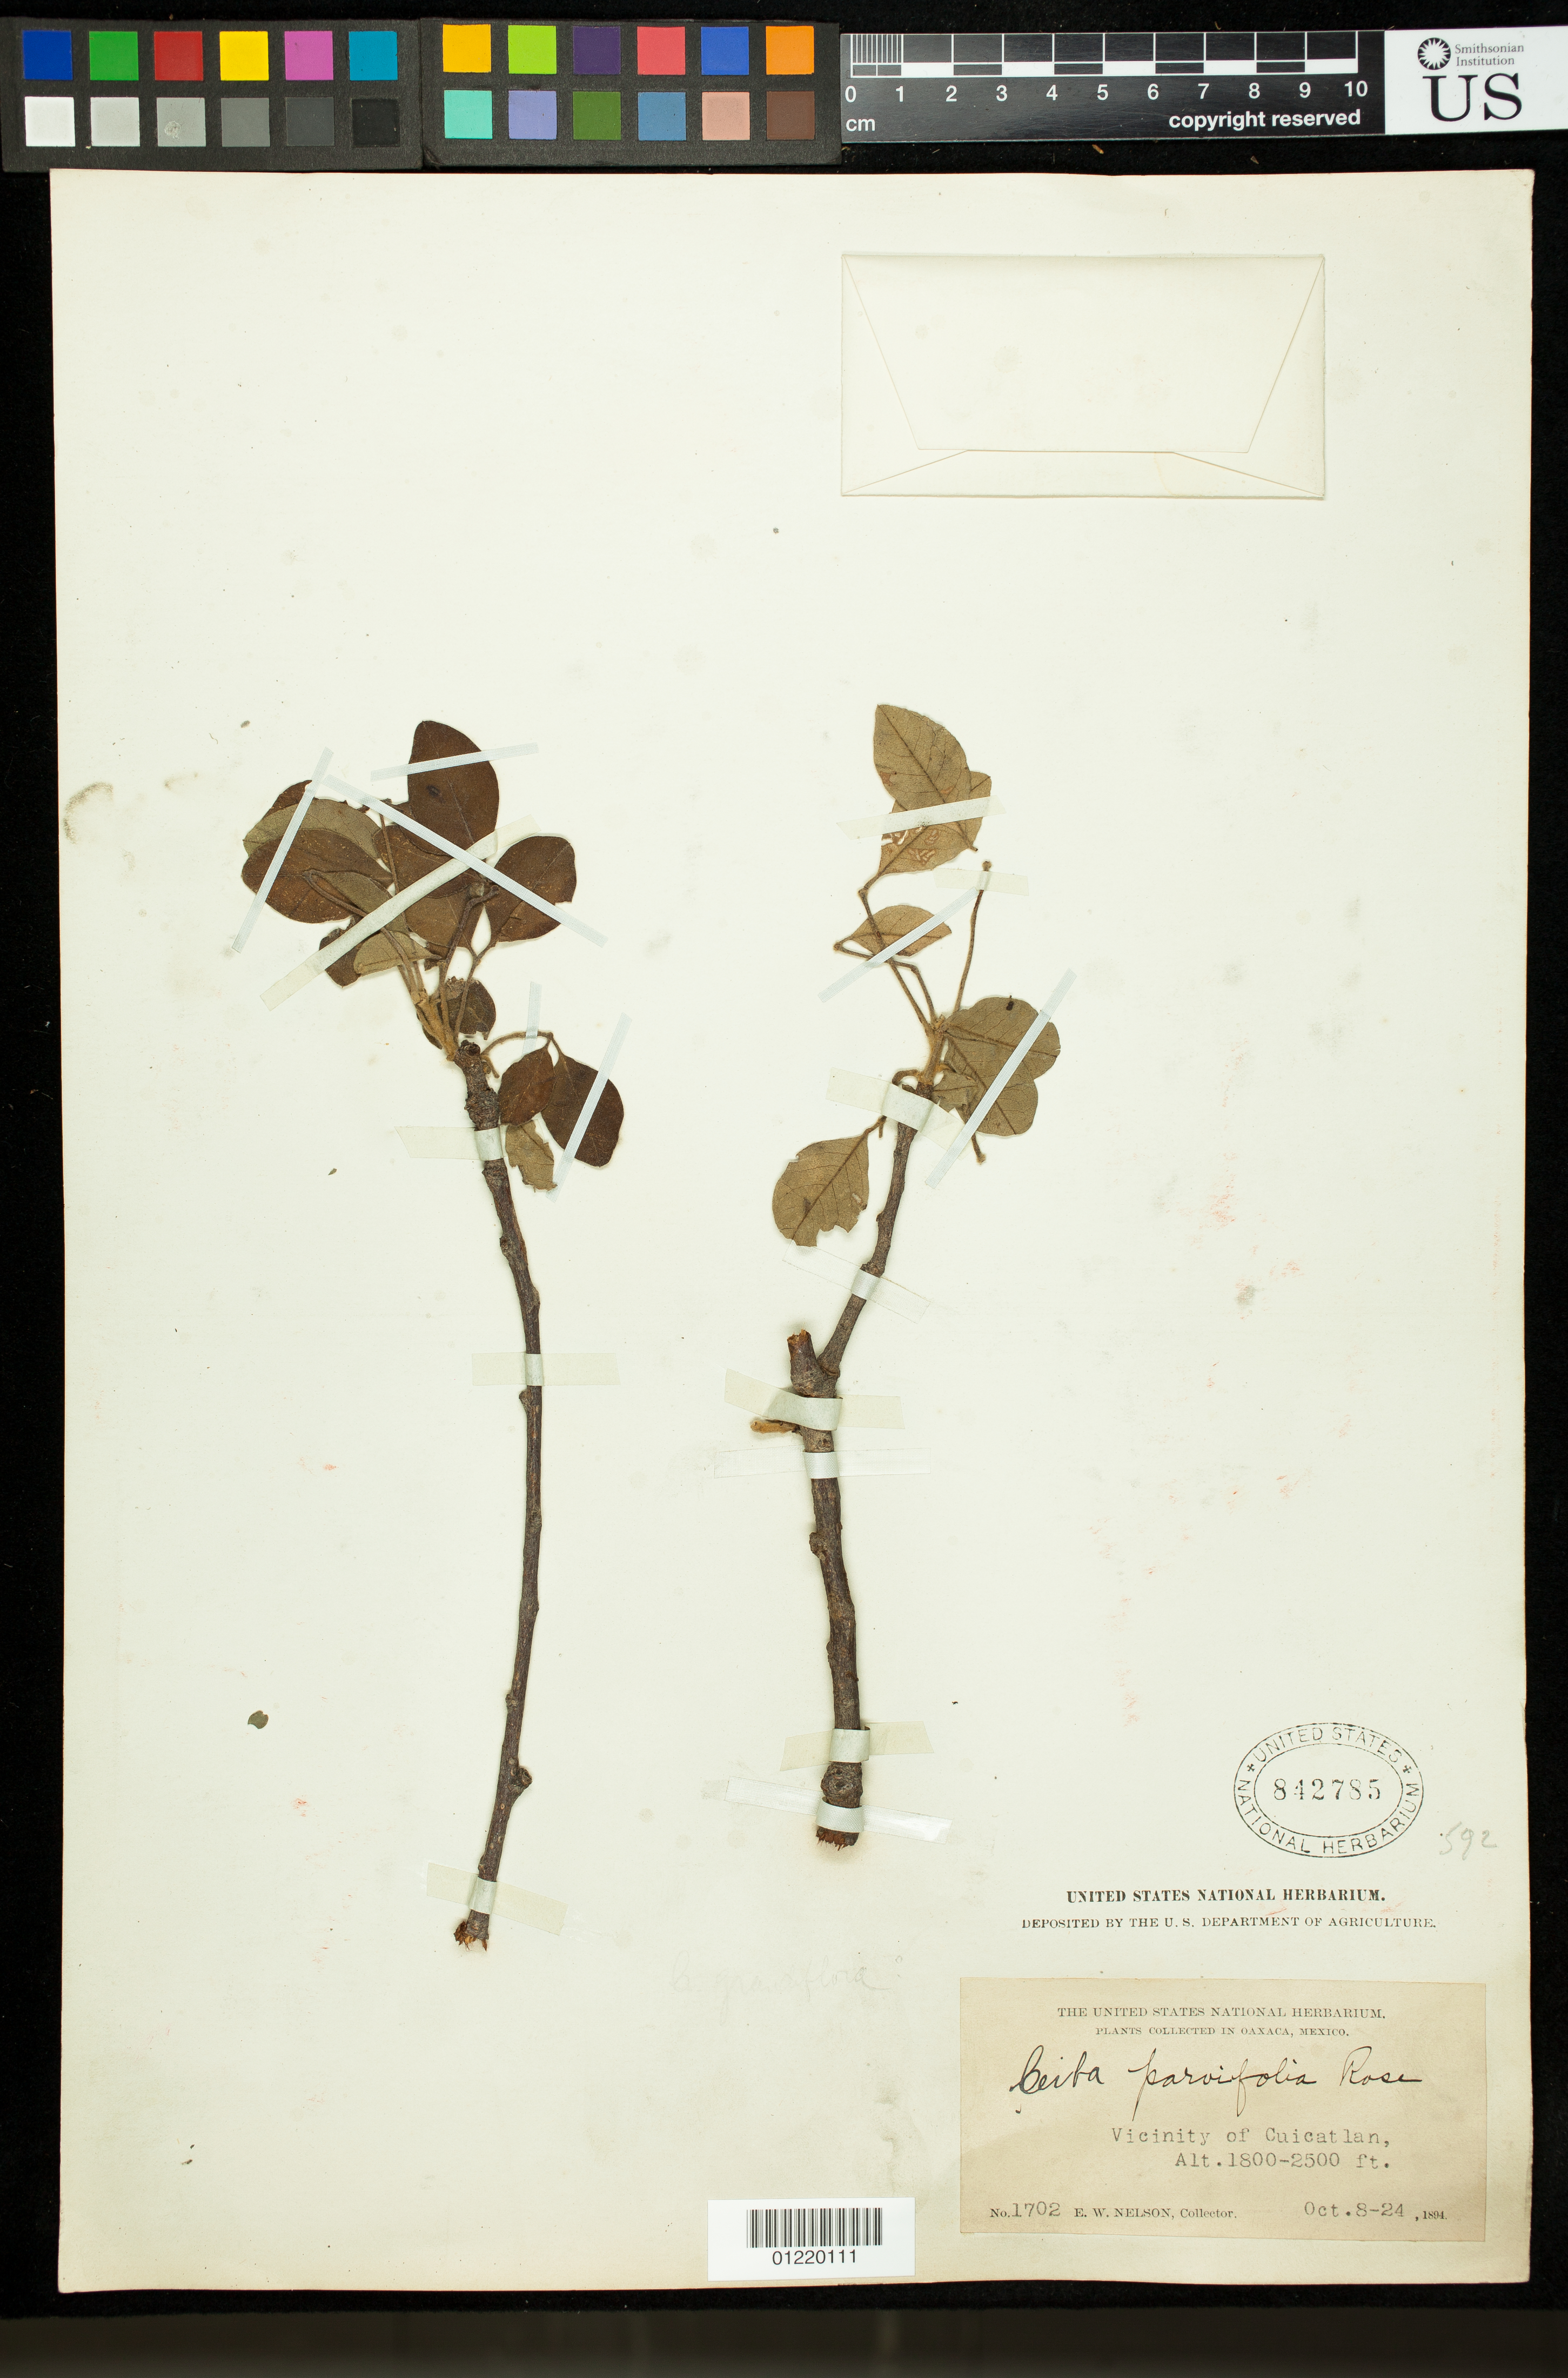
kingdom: Plantae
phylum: Tracheophyta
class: Magnoliopsida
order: Malvales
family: Malvaceae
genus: Ceiba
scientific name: Ceiba parvifolia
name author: Rose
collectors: E. W. Nelson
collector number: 1702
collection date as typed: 1894-10-08/1894-10-24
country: Mexico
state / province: Oaxaca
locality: Oaxaca: Vicinity of Cuicatlan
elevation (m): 549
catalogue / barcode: US 842785